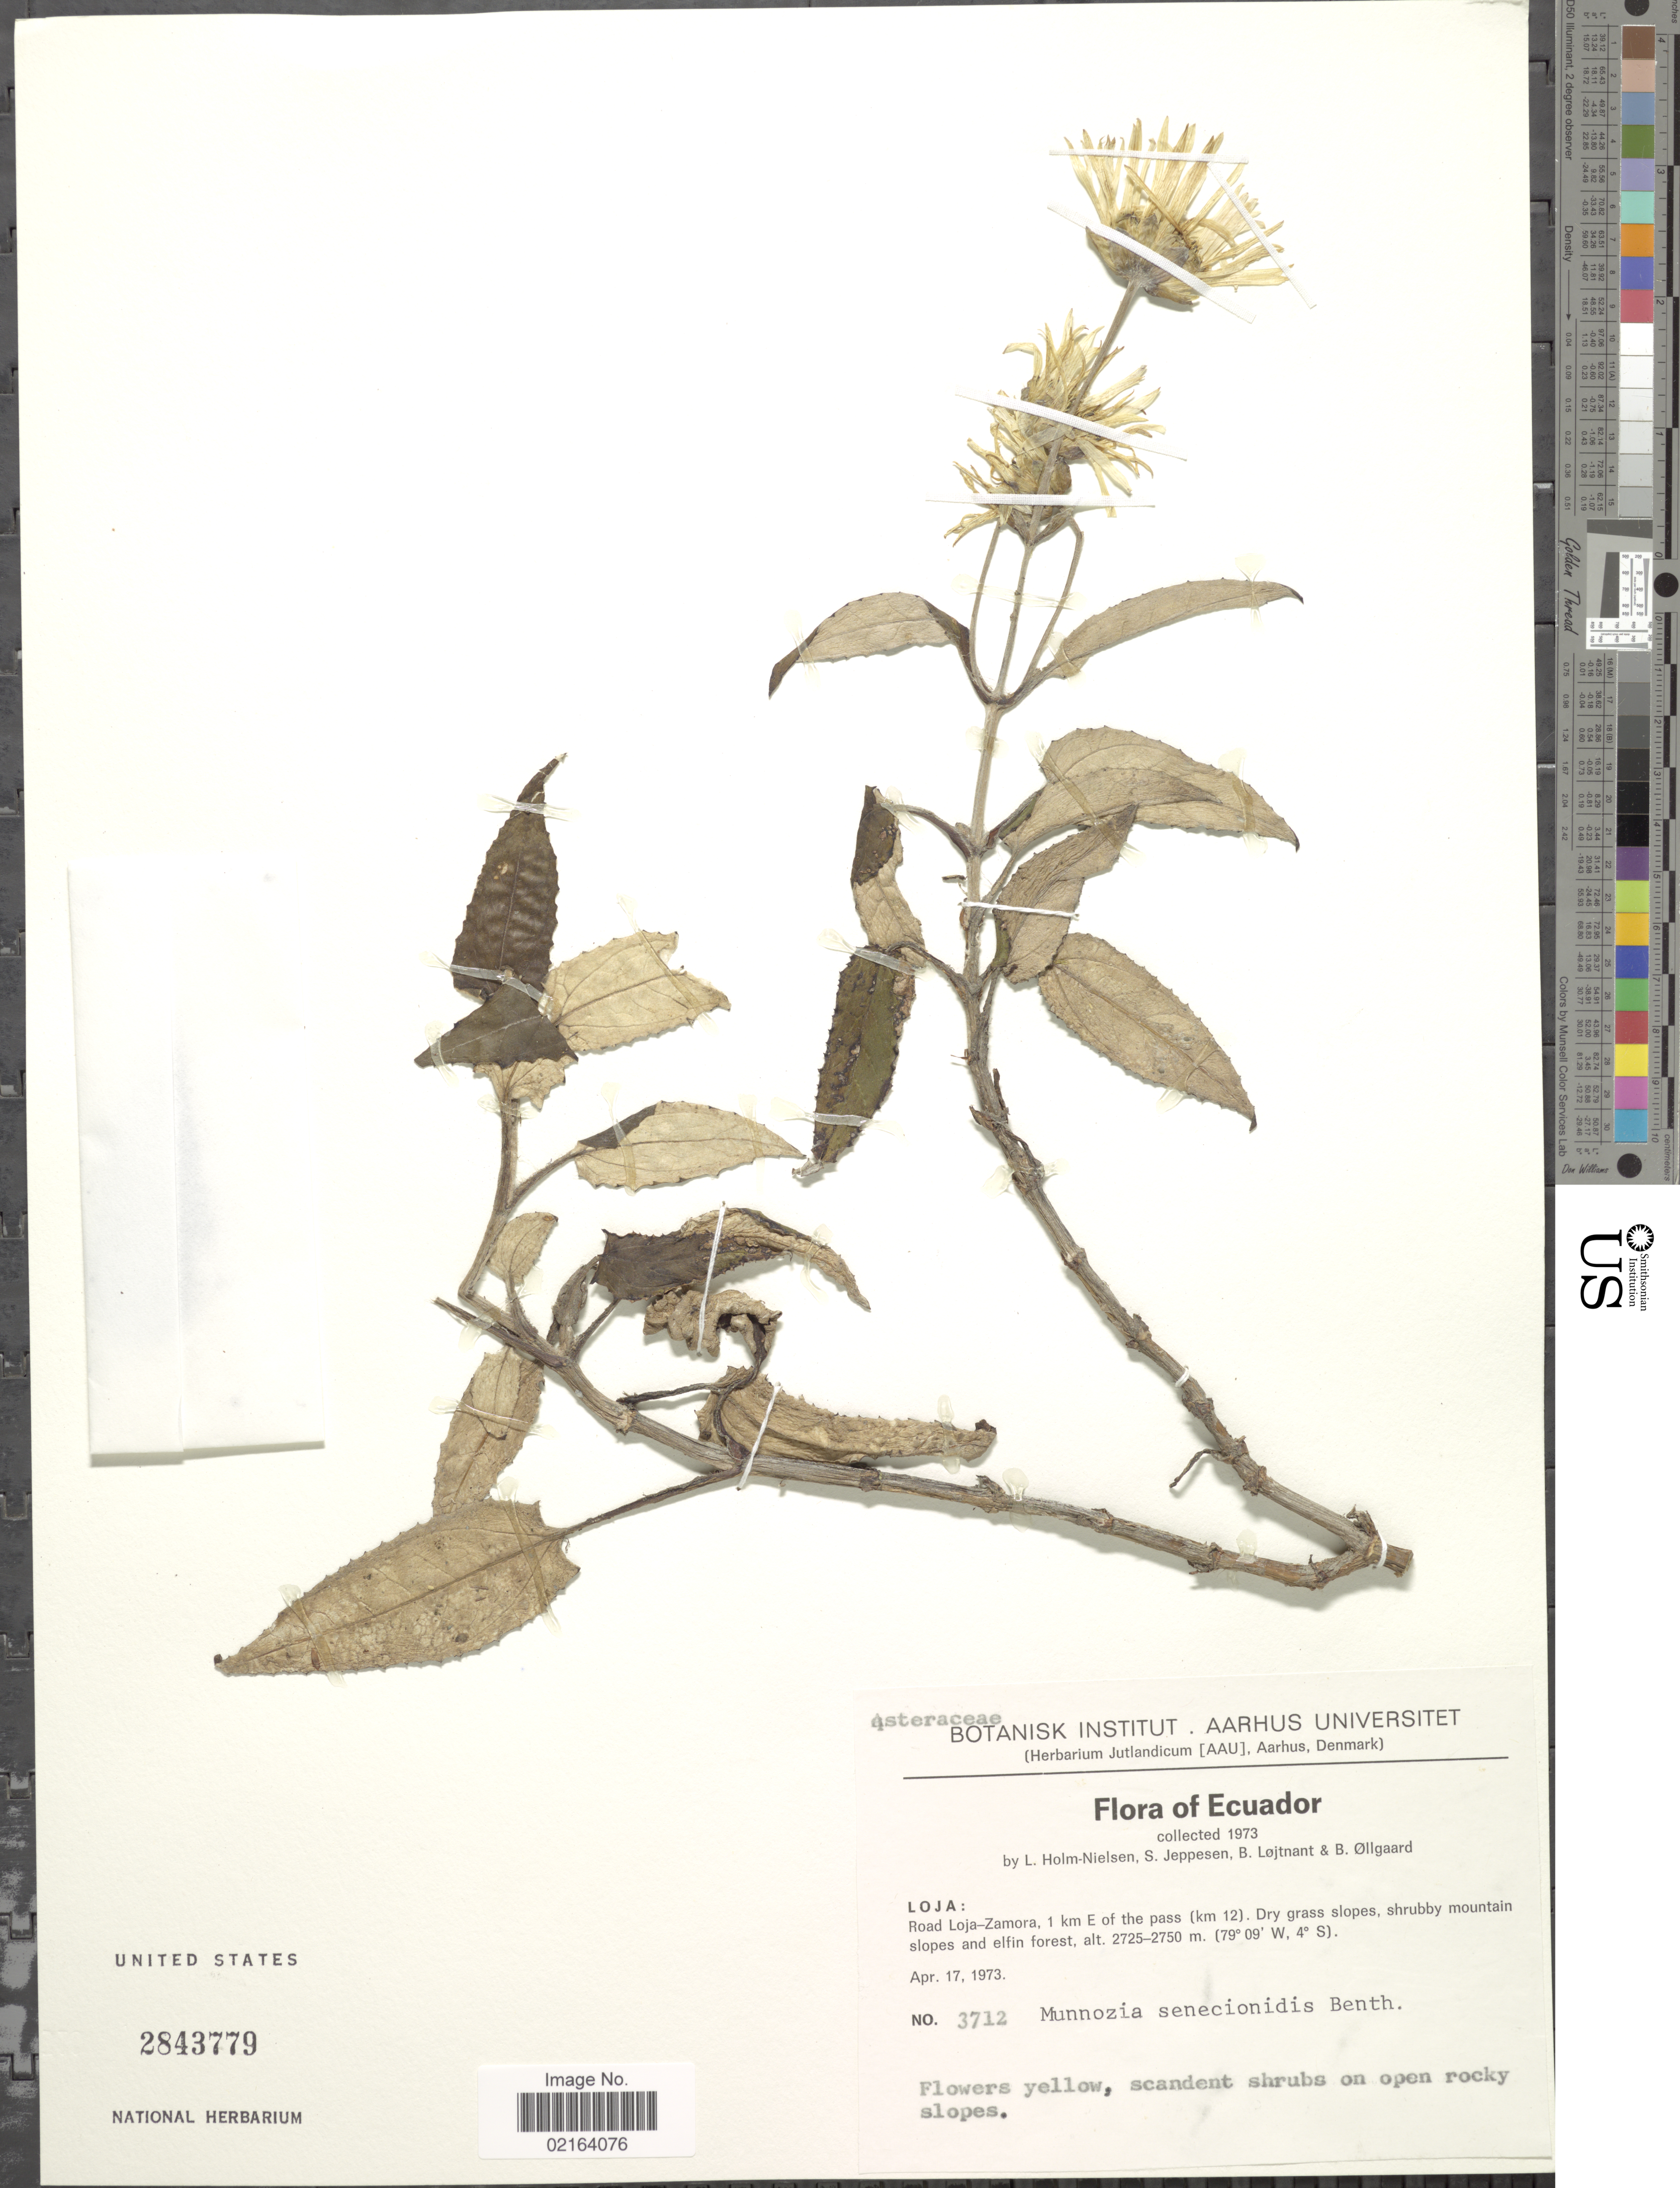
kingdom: Plantae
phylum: Tracheophyta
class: Magnoliopsida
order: Asterales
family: Asteraceae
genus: Munnozia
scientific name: Munnozia senecionidis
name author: Benth.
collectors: L. B. Holm-Nielsen, S. Jeppesen, B. Löjtnant & B. Øllgaard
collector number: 3712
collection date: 1973-04-17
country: Ecuador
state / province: Loja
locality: Loja, Road Loja-Zamora, 1 km E of the pass (km 12)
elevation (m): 2725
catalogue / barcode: US 2843779